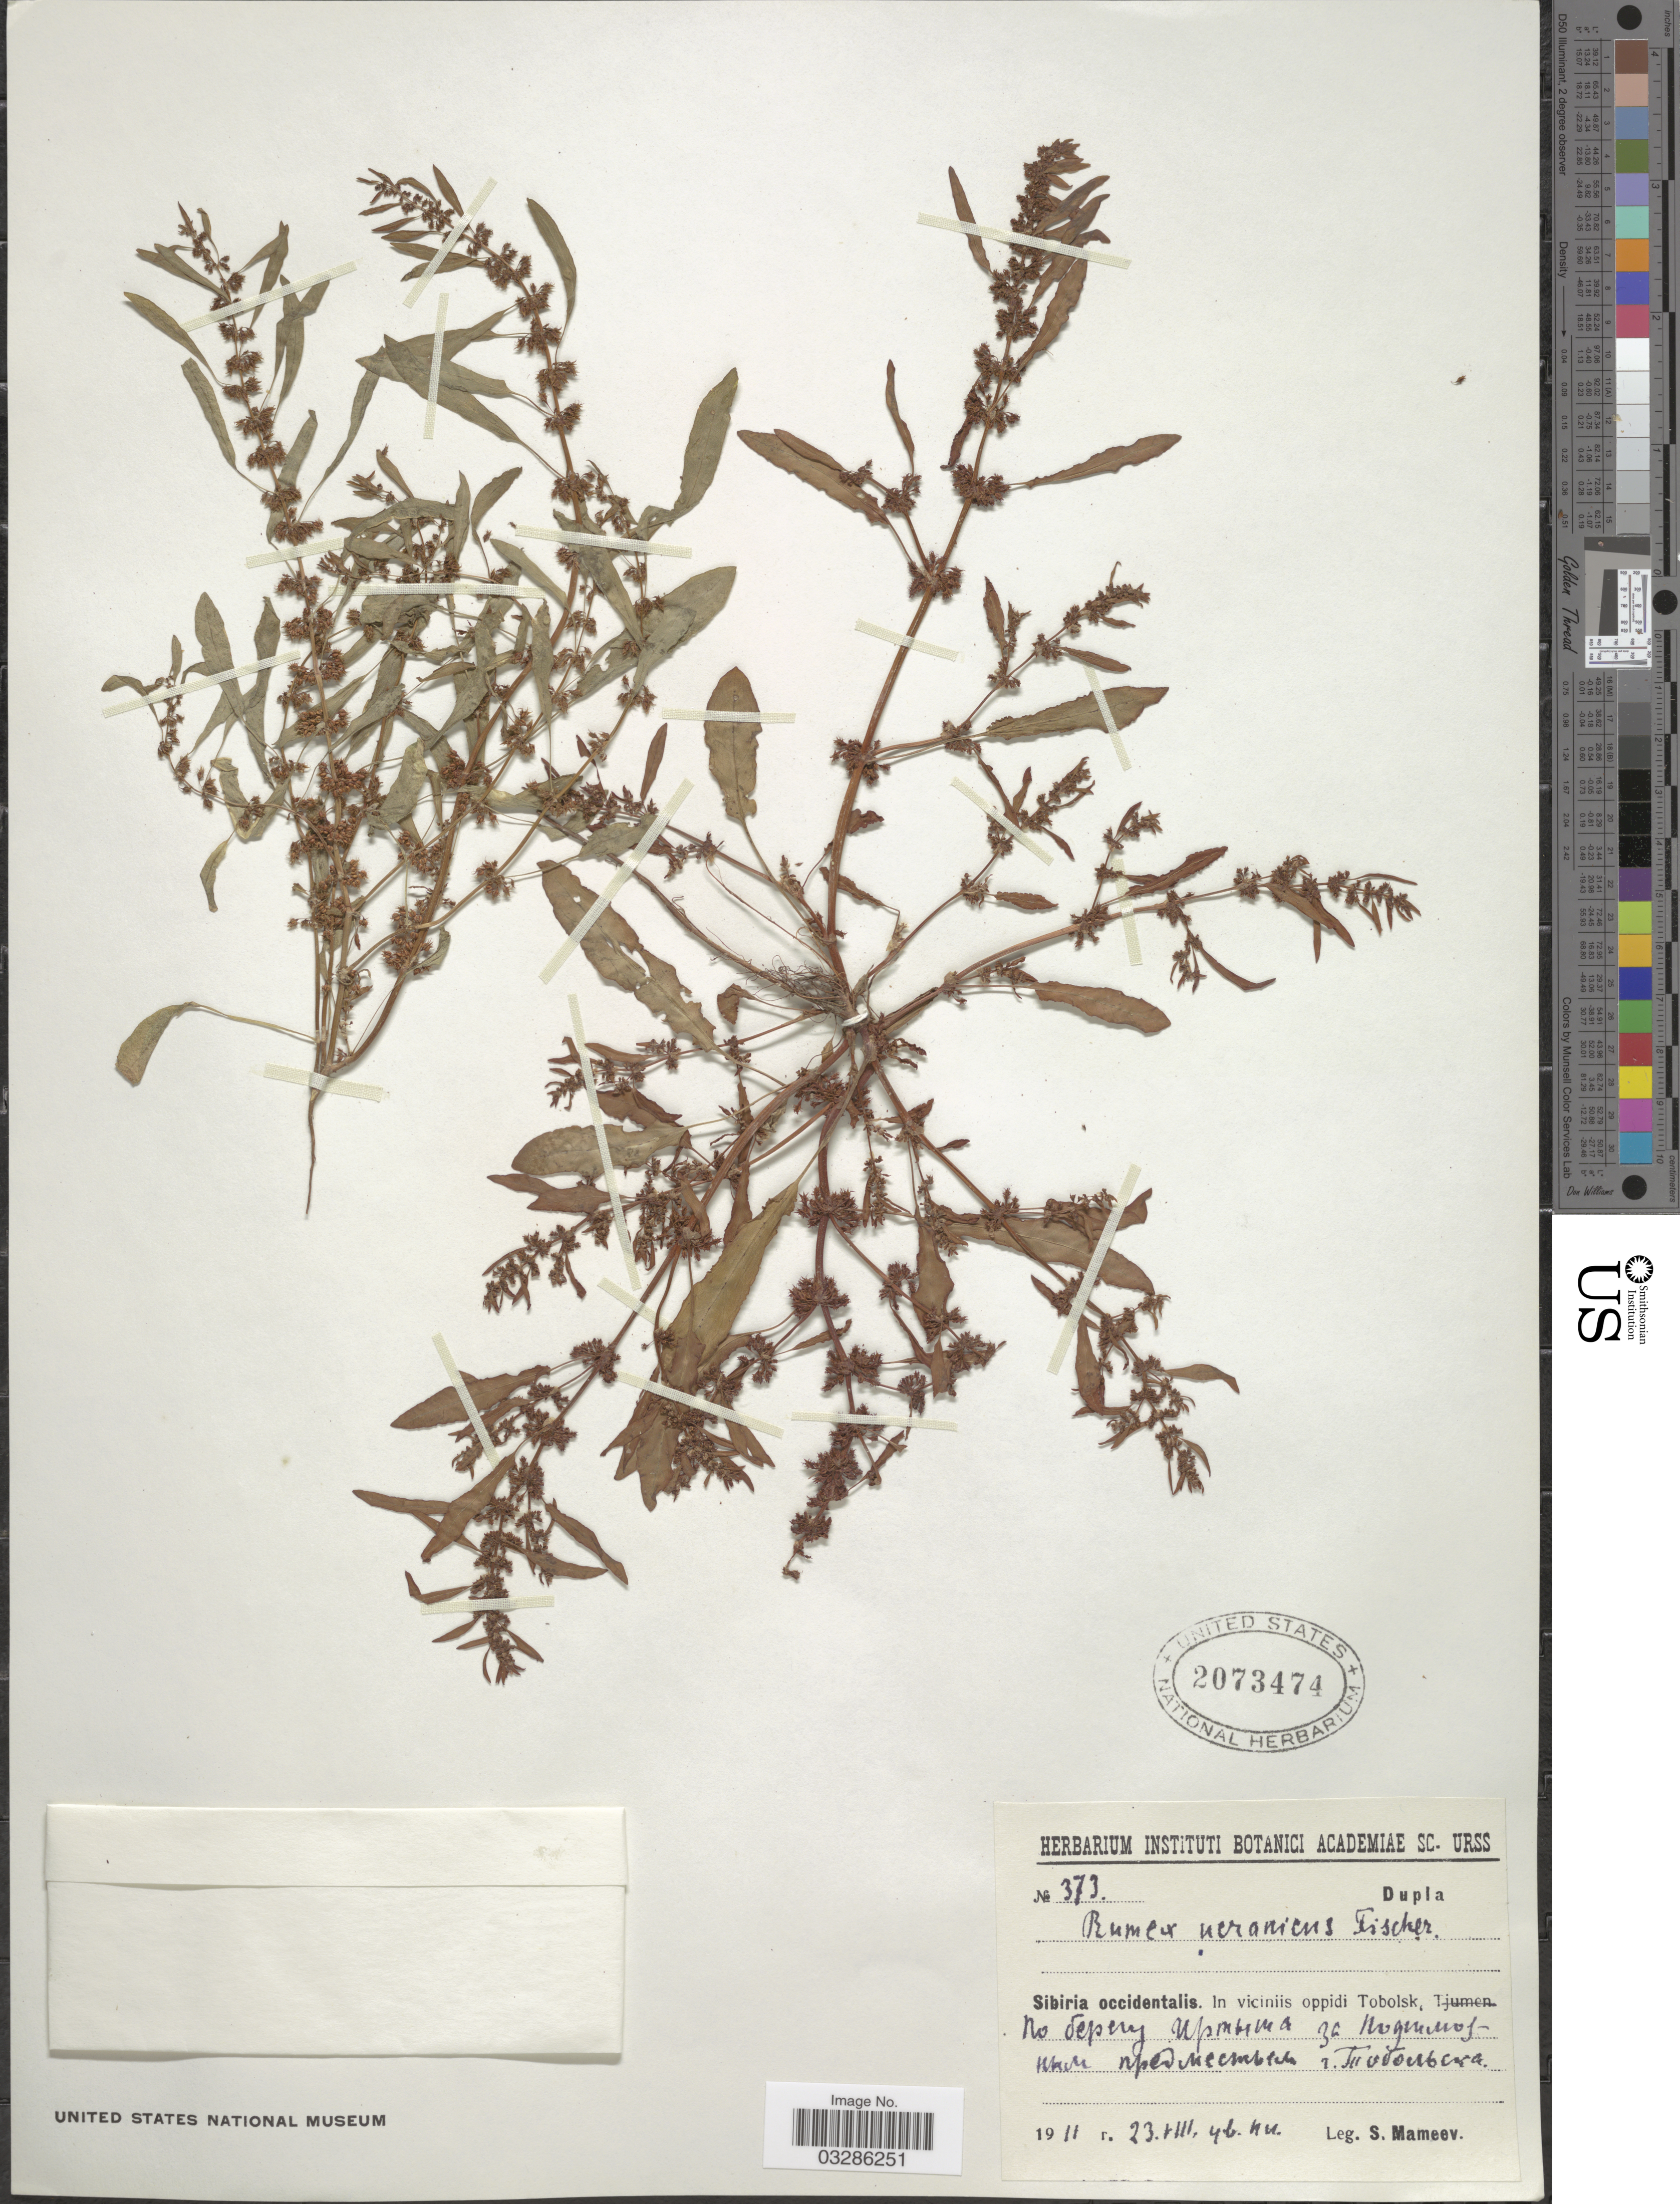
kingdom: Plantae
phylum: Tracheophyta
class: Magnoliopsida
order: Caryophyllales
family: Polygonaceae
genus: Rumex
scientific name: Rumex ucranicus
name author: Fisch. ex Spreng.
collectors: S. Mameev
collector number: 373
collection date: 1911-08-23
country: Russian Federation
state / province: Tyumen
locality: Vicinity of Tobolsk, shore of River Irtysh.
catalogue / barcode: US 2073474